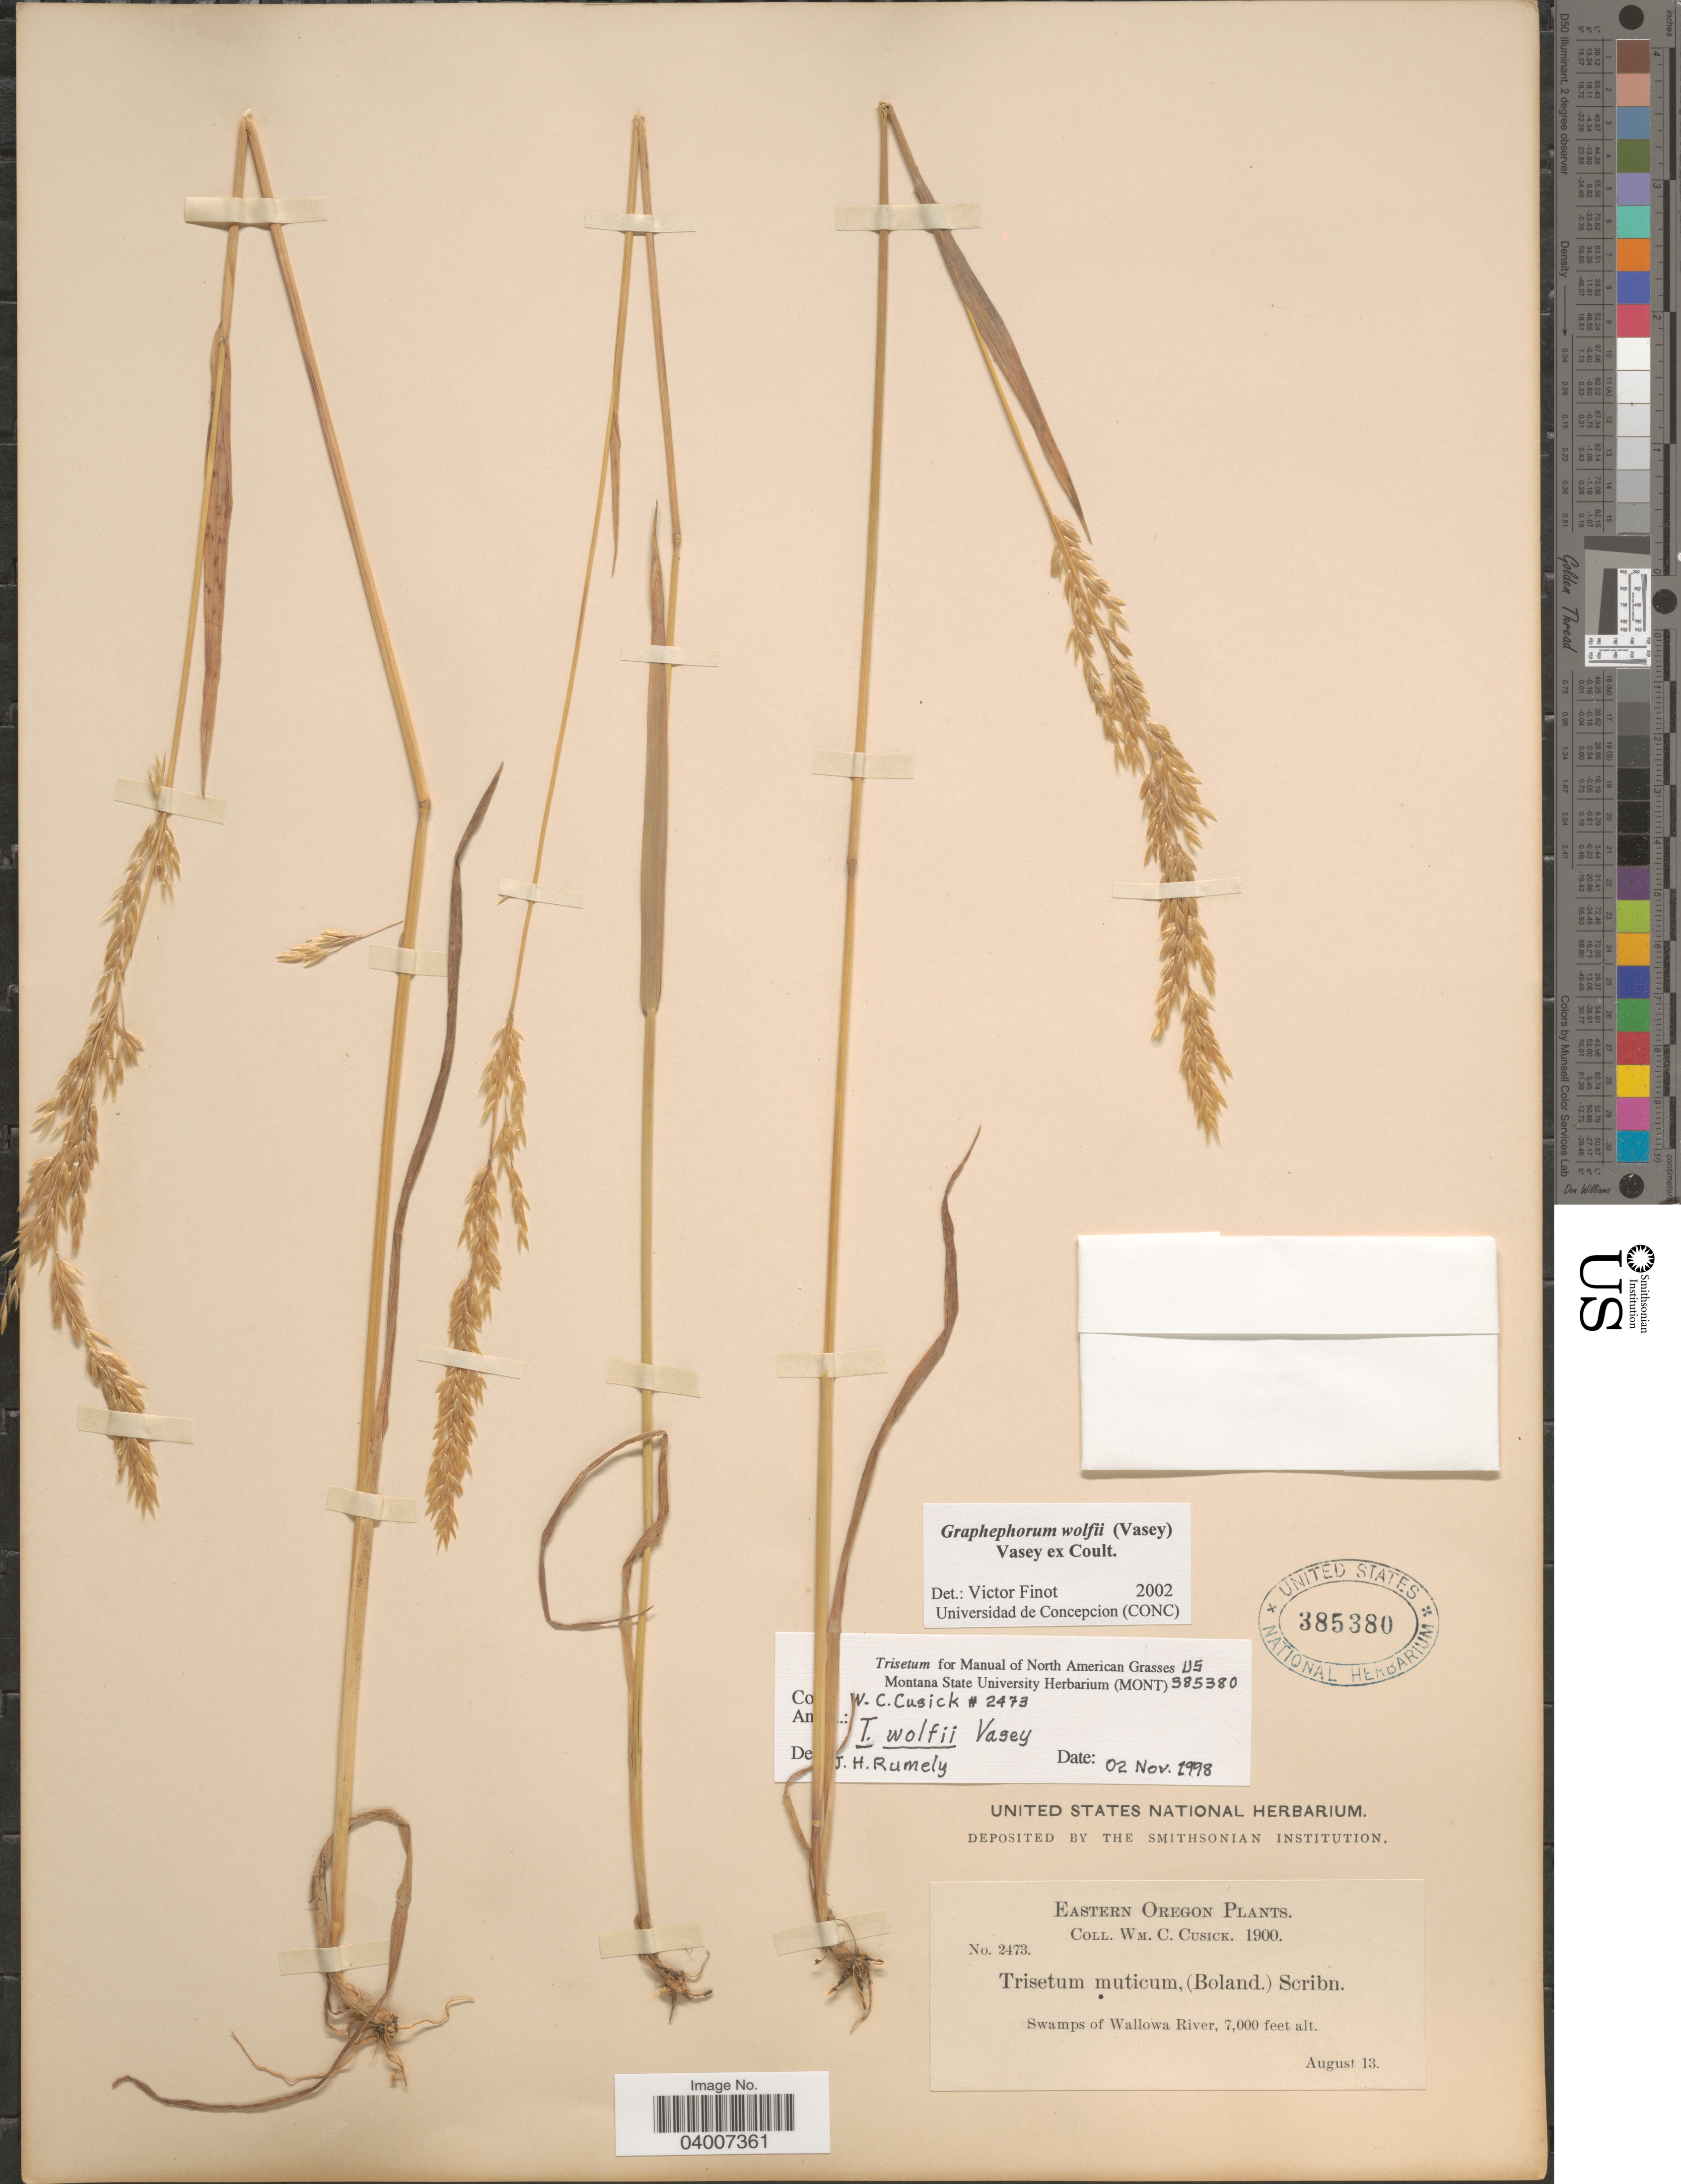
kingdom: Plantae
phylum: Tracheophyta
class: Liliopsida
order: Poales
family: Poaceae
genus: Graphephorum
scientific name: Graphephorum wolfii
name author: (E. Fourn.) Vasey ex Coult.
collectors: W. C. Cusick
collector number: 2473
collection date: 1900-08-13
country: United States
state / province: Oregon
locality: Eastern Oregon. Swamps of Wallowa River.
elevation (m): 2134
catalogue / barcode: US 385380